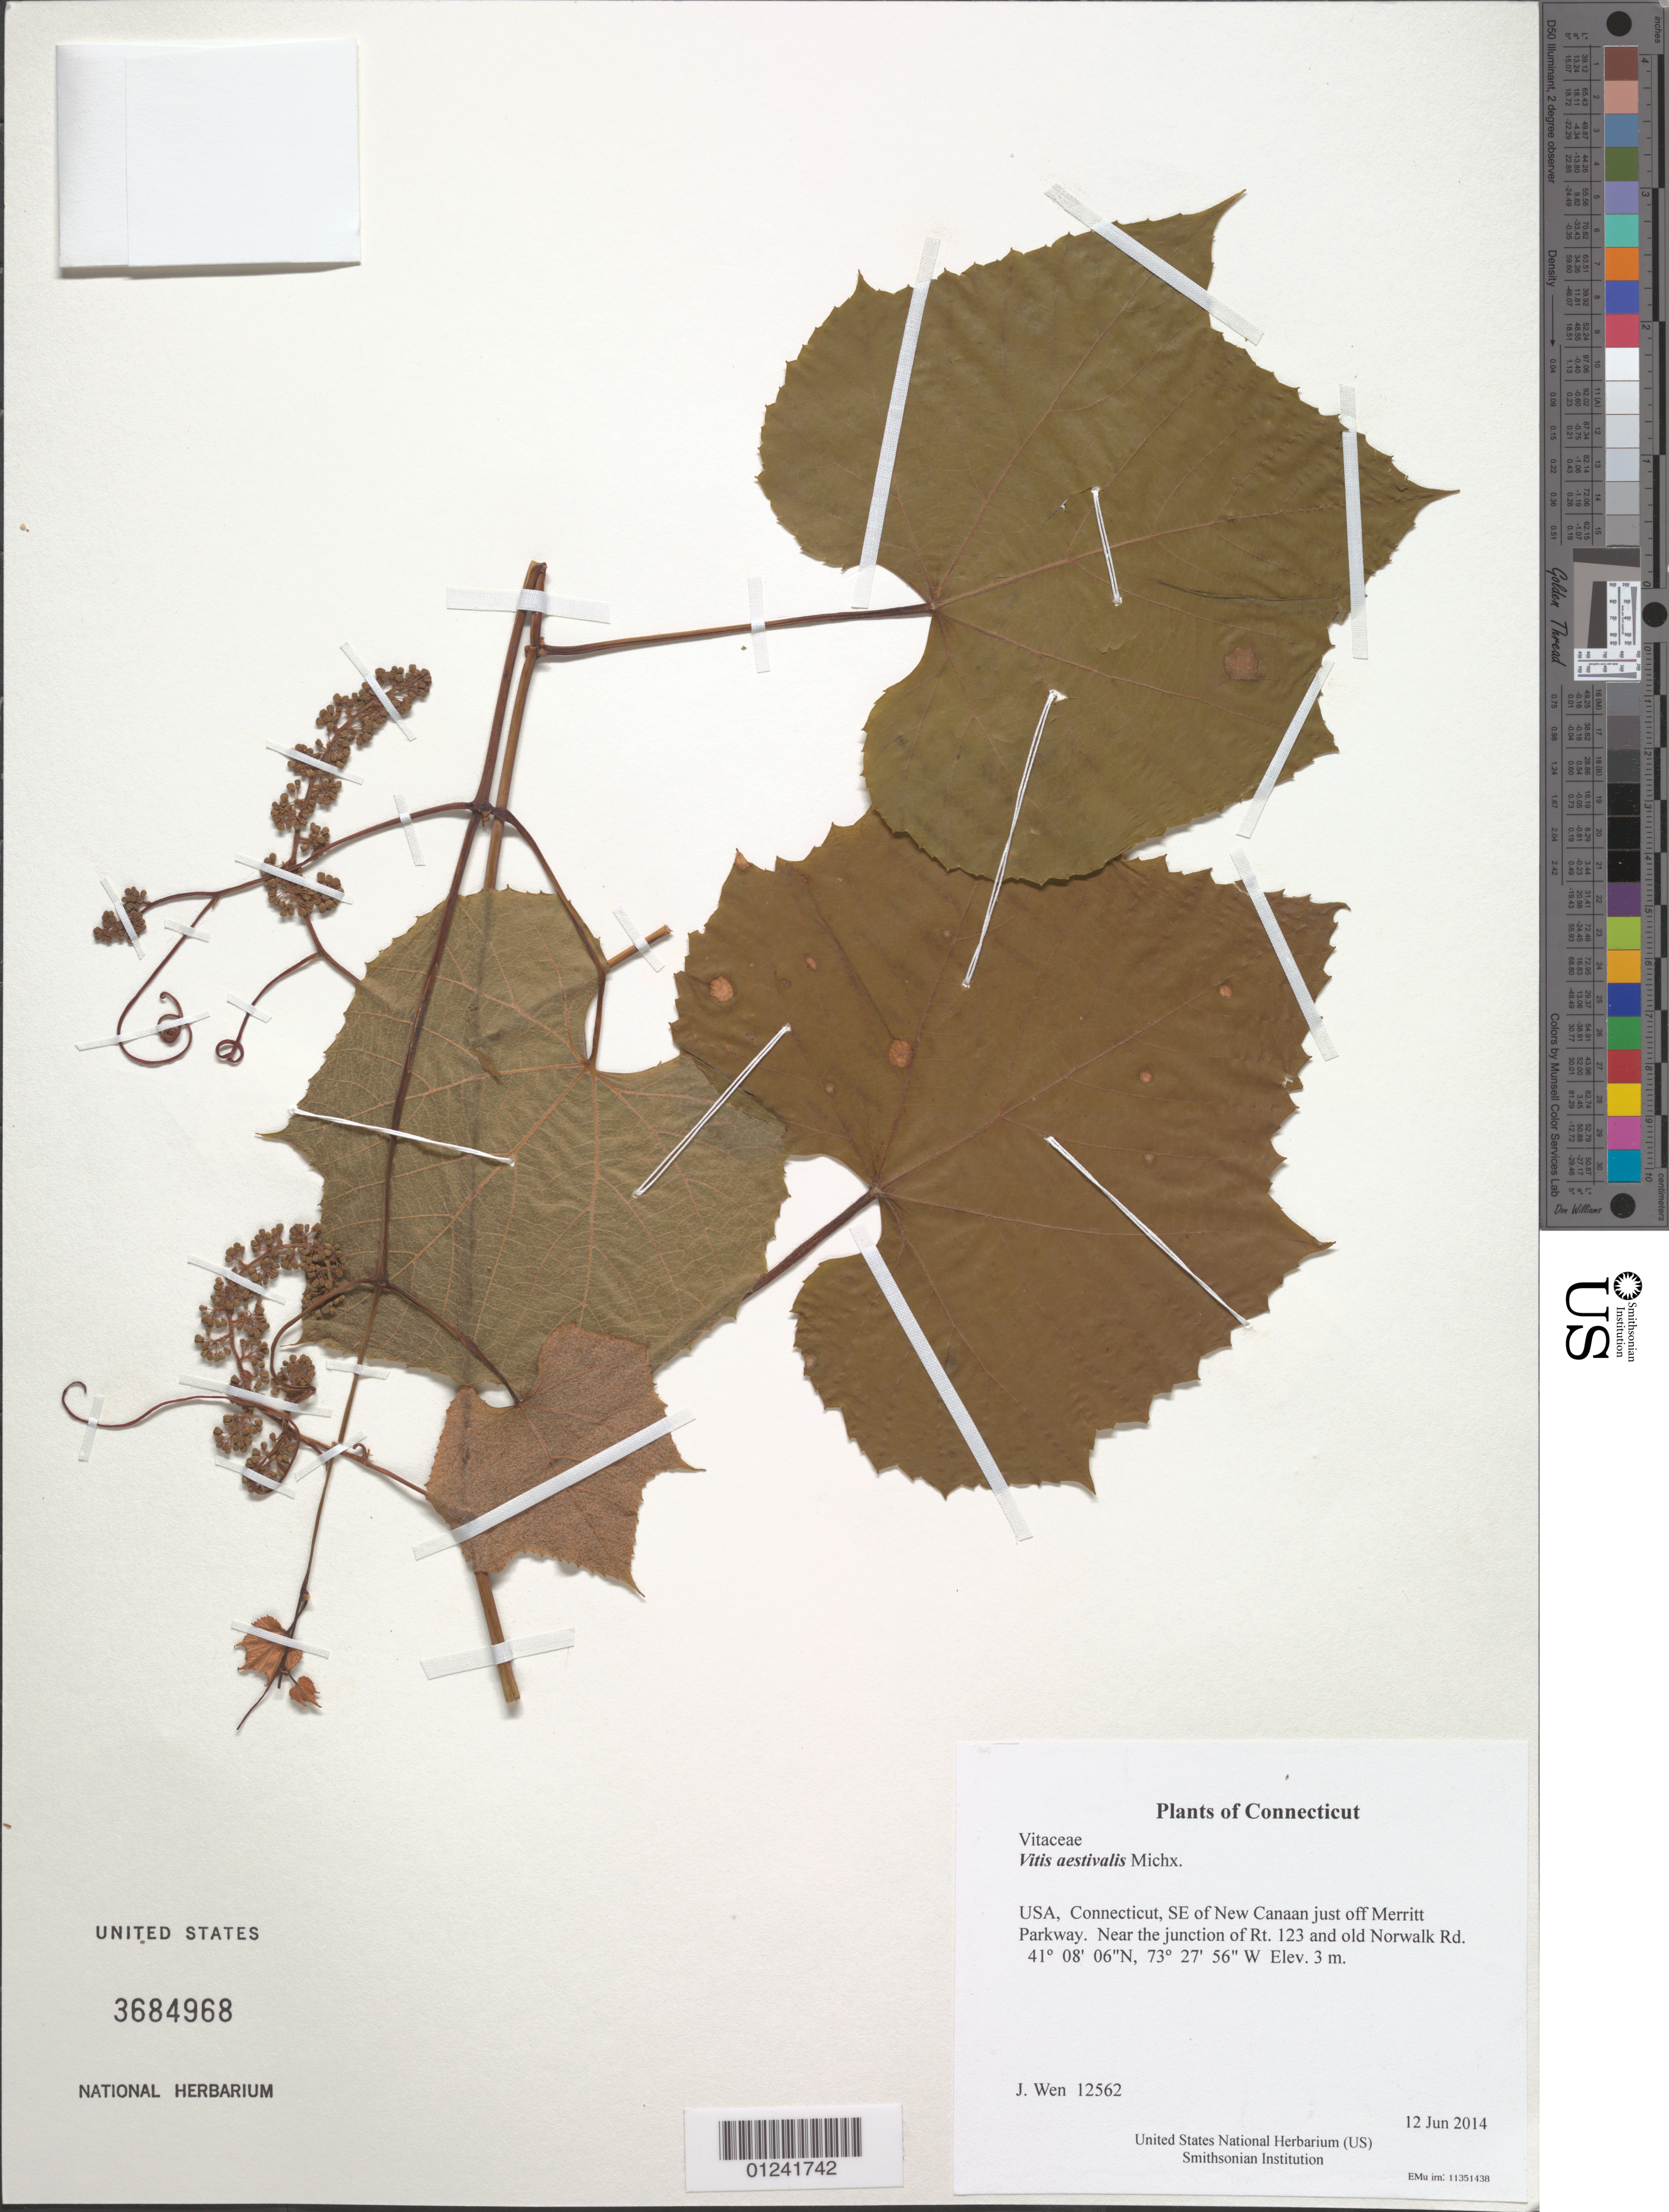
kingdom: Plantae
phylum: Tracheophyta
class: Magnoliopsida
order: Vitales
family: Vitaceae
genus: Vitis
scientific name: Vitis aestivalis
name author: Michx.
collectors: J. Wen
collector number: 12562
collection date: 2014-06-12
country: United States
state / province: Connecticut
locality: SE of New Canaan just off Merritt Parkway. Near the junction of Rt. 123 and old Norwalk Rd.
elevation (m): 3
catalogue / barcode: US 3684968